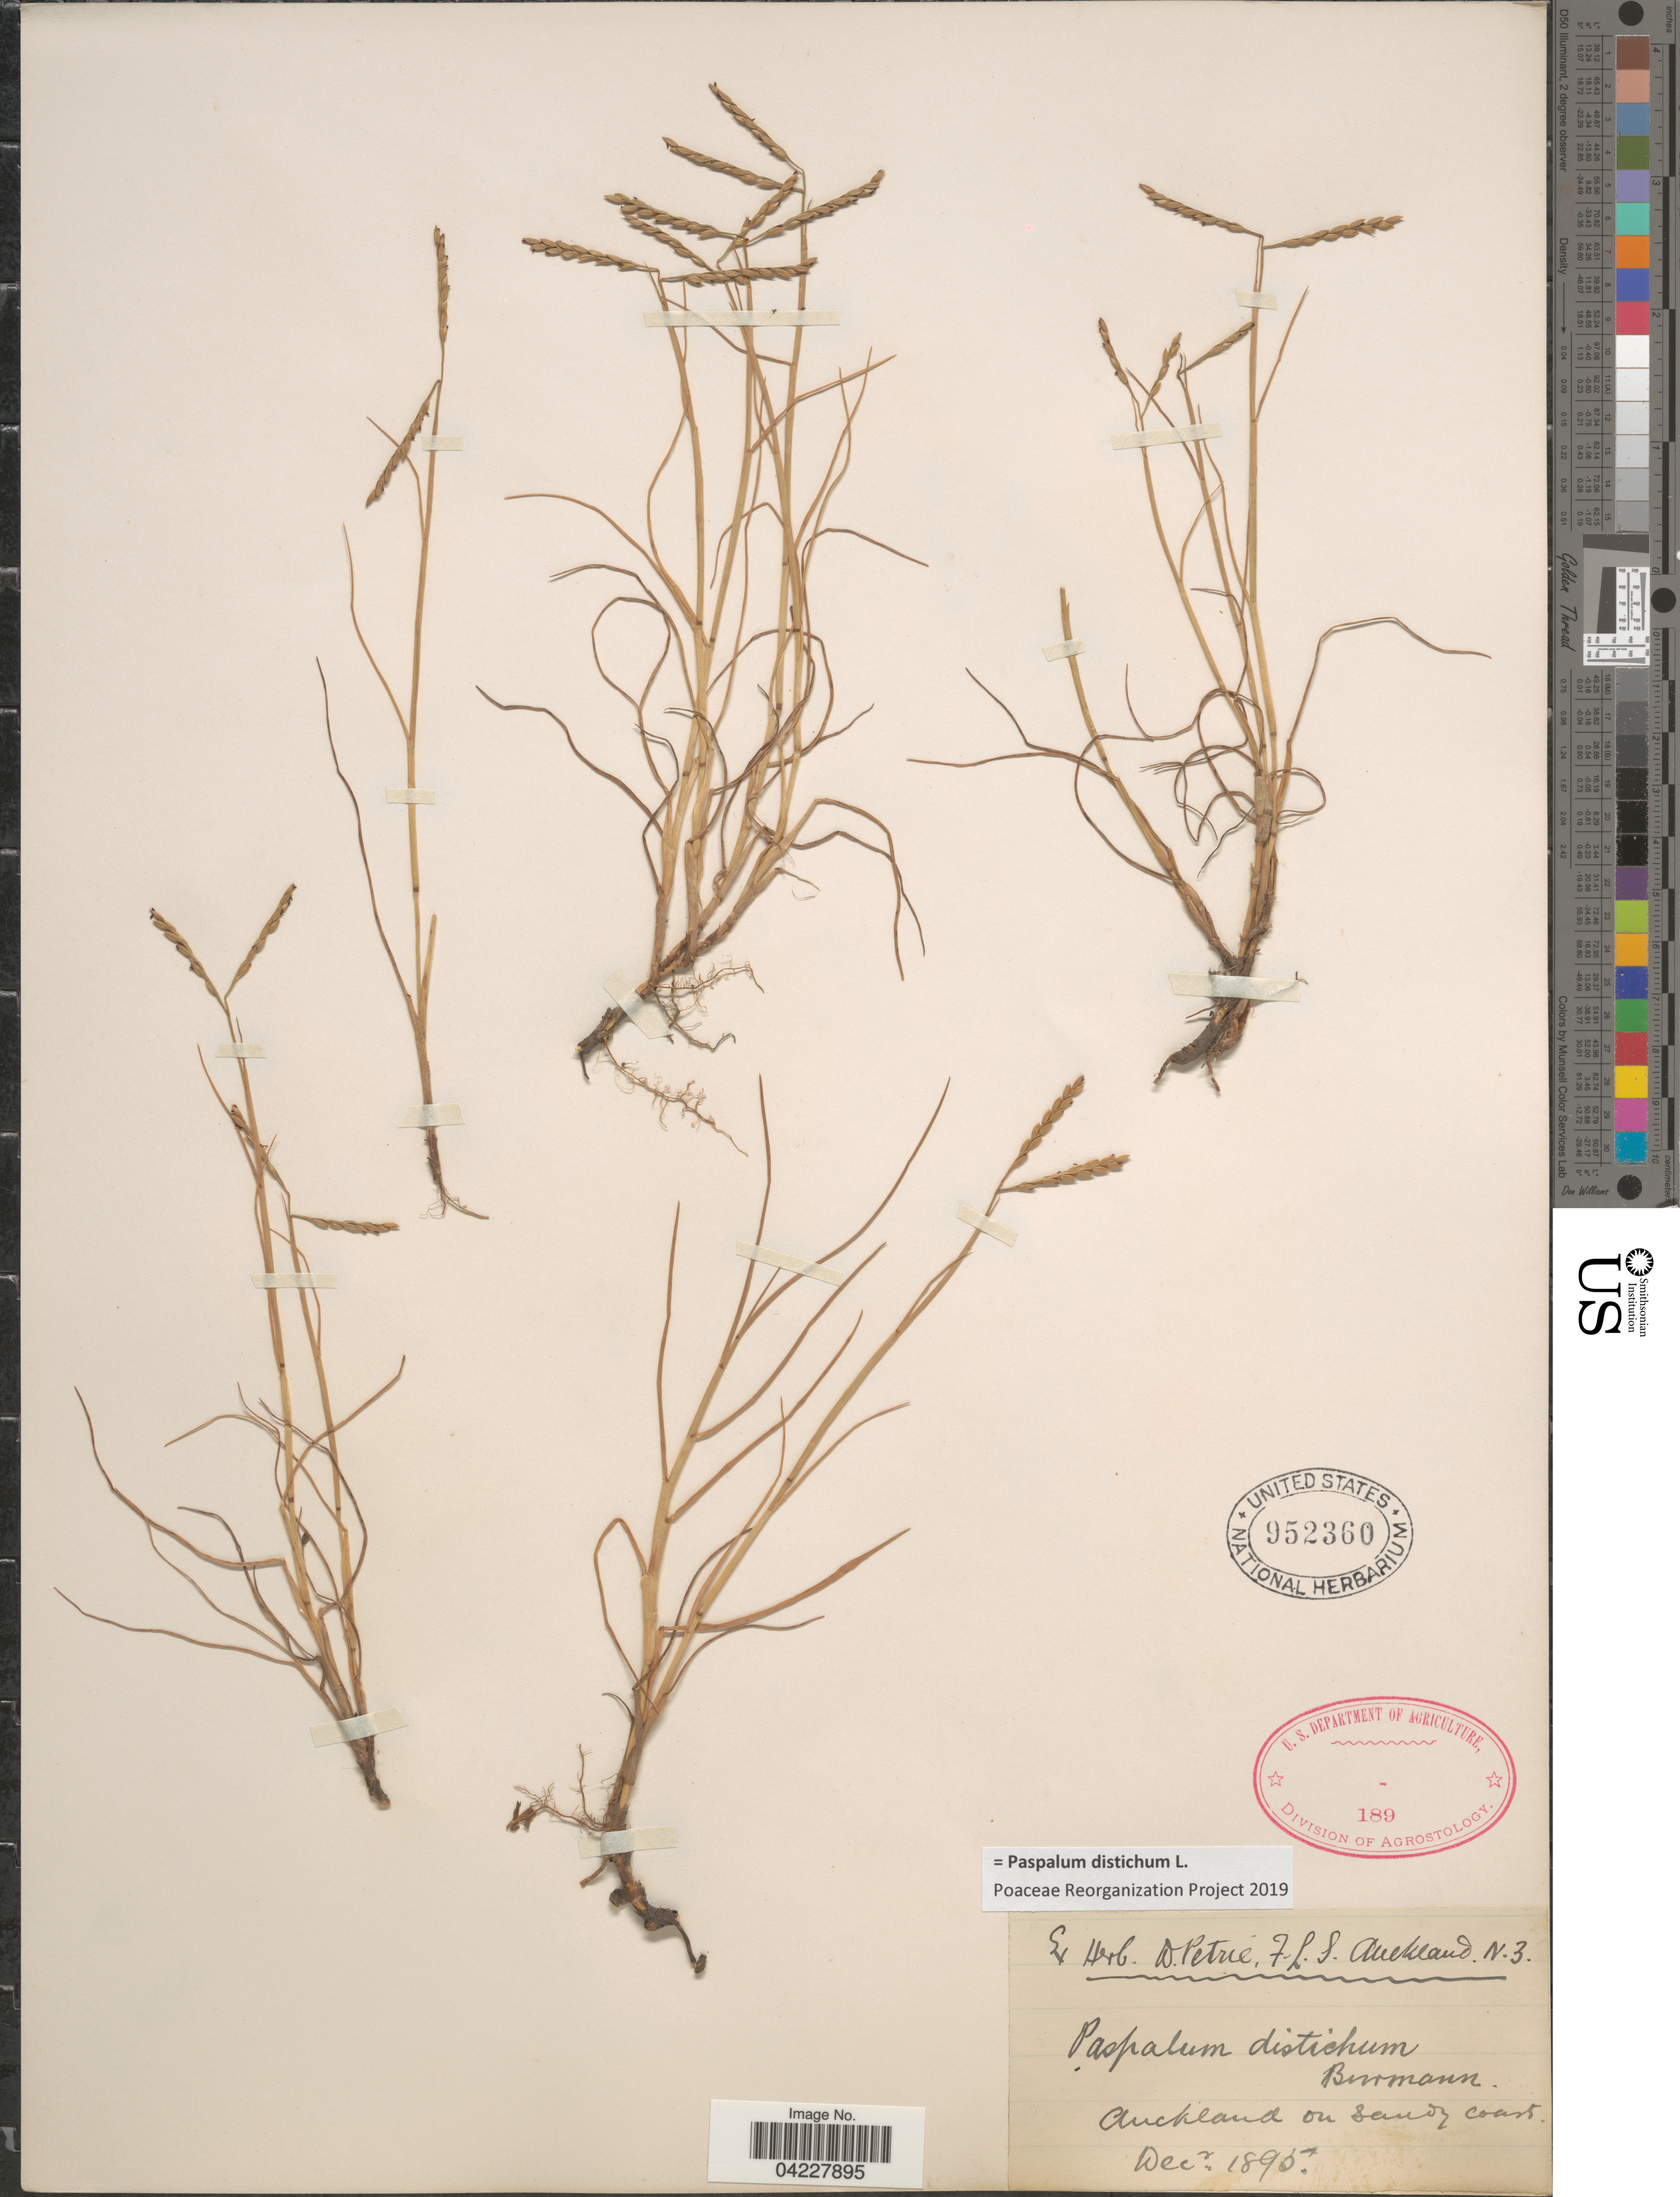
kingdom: Plantae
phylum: Tracheophyta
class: Liliopsida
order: Poales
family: Poaceae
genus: Paspalum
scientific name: Paspalum distichum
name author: L.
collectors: Ex Herb. D. Petrie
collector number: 3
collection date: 1895-12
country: New Zealand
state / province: Auckland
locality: Auckland on sandy coast.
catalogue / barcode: US 952360